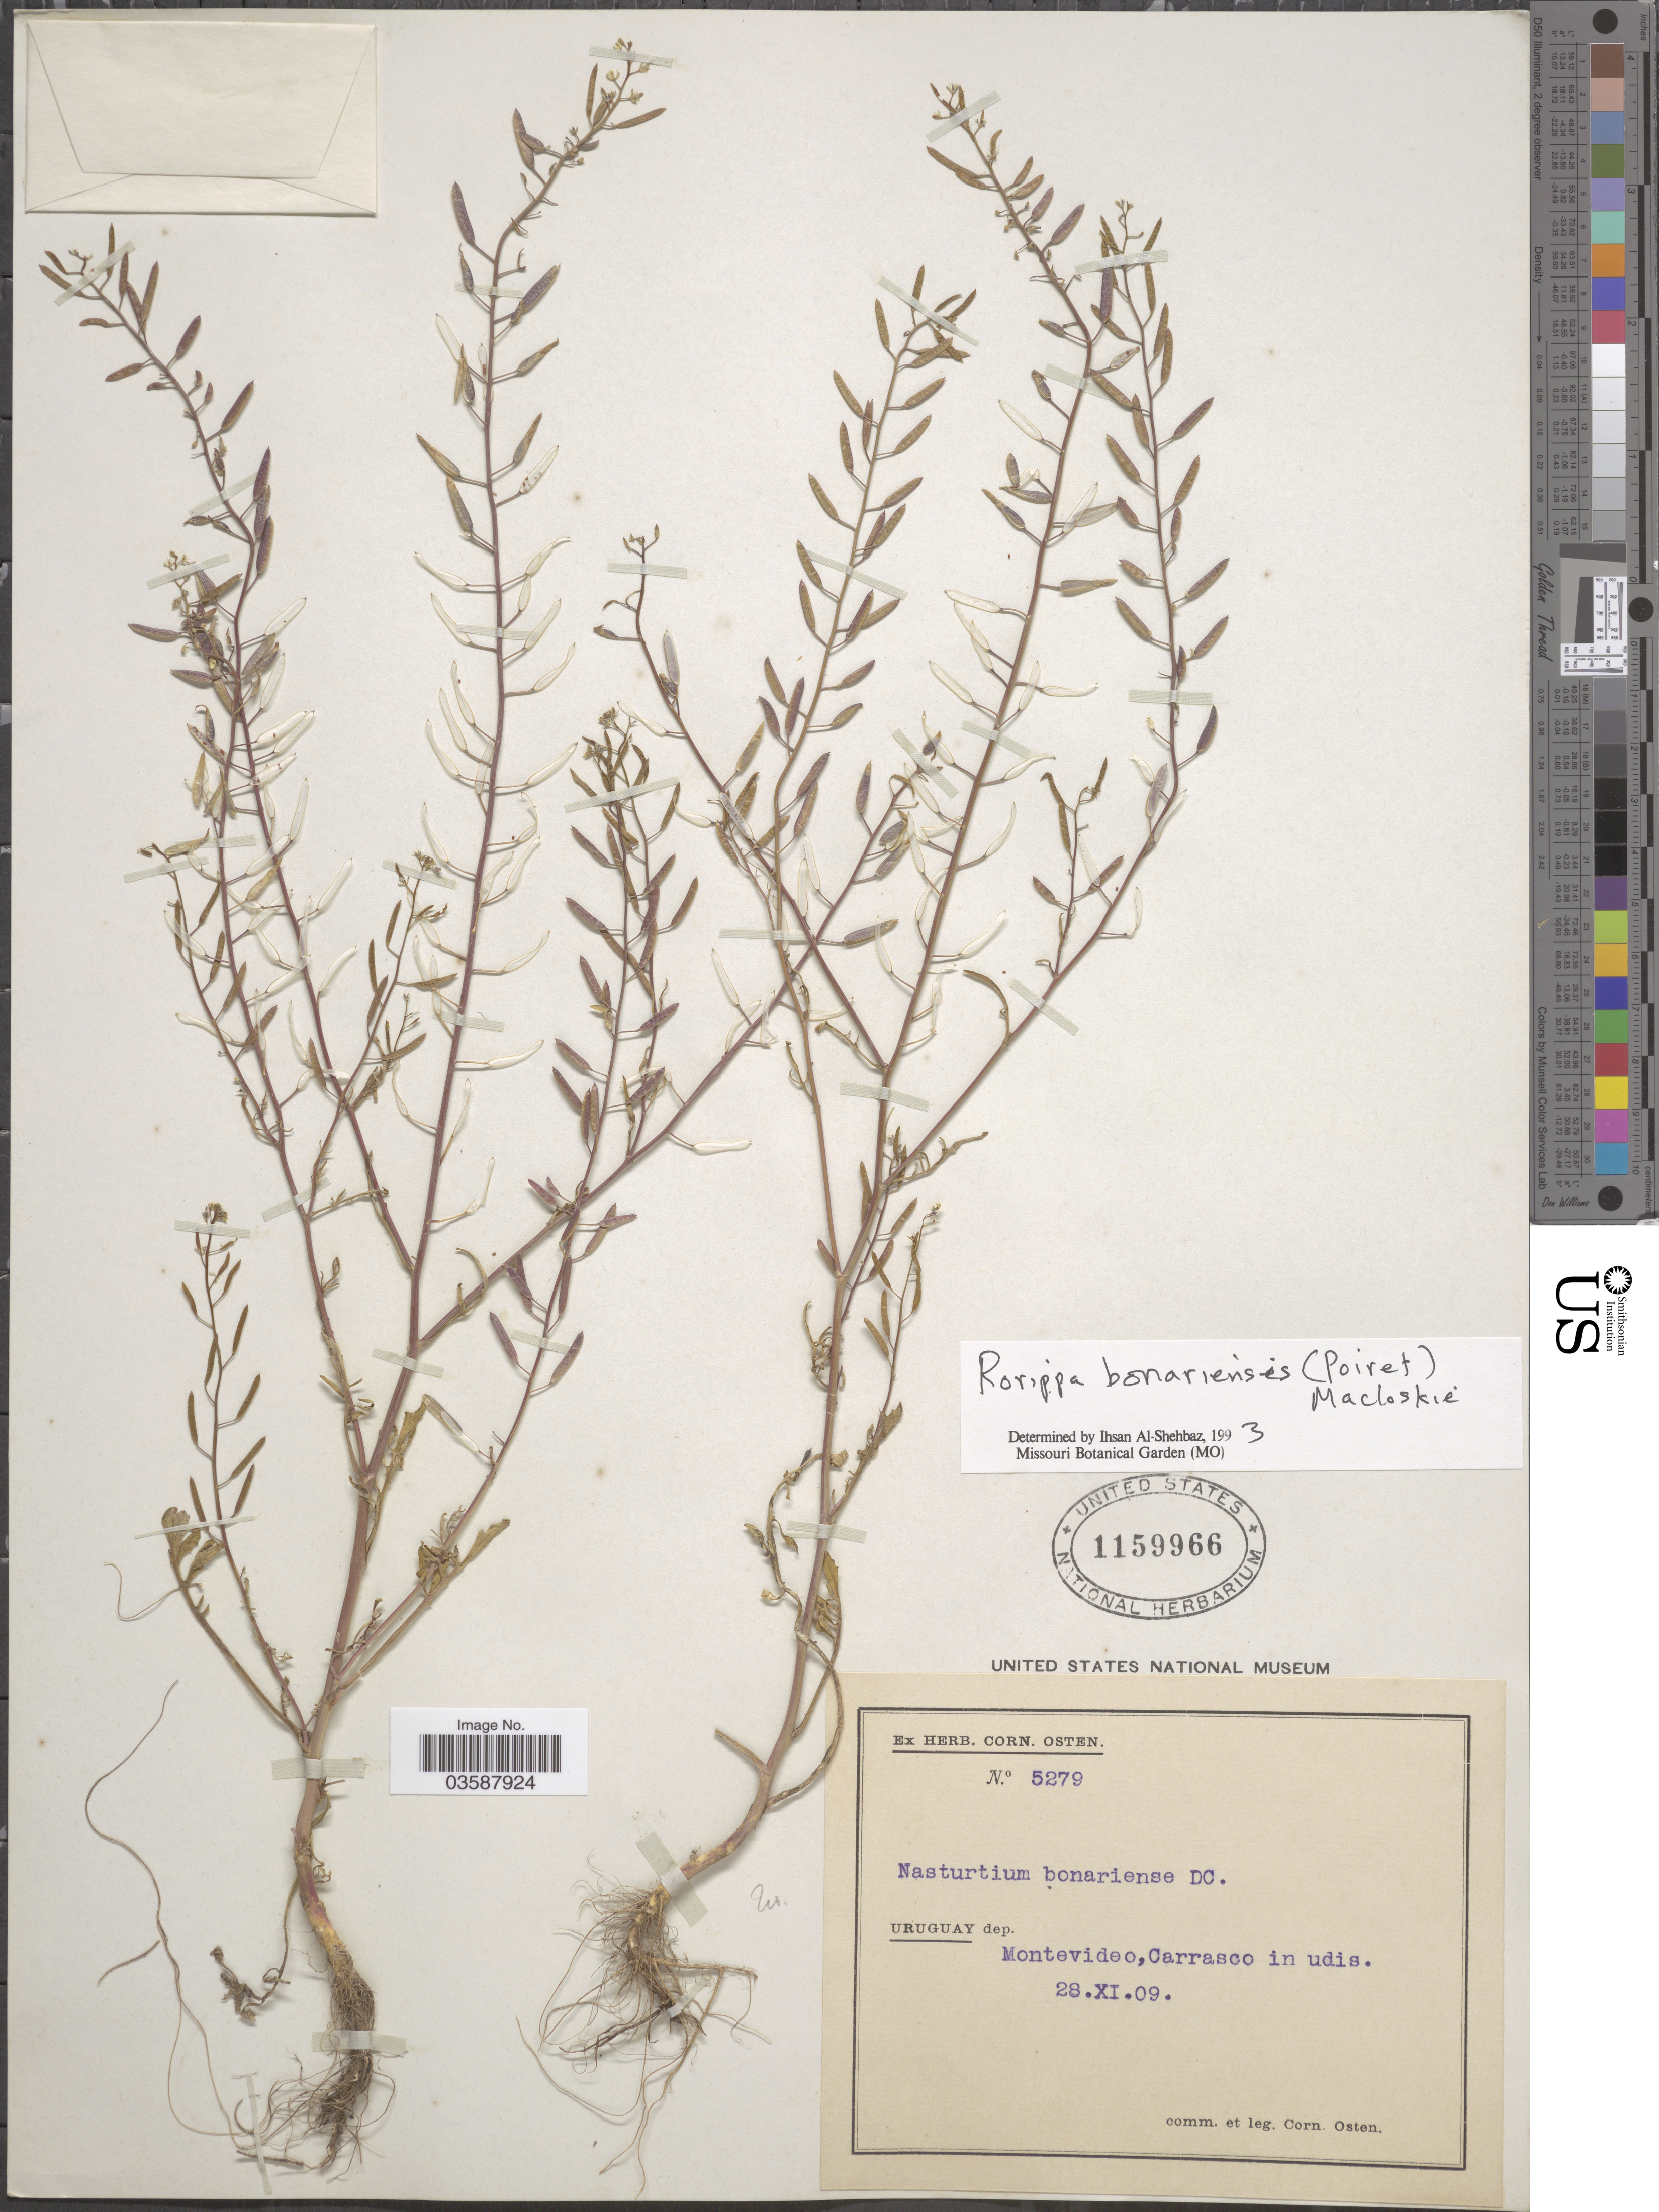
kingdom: Plantae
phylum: Tracheophyta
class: Magnoliopsida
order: Brassicales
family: Brassicaceae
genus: Rorippa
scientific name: Rorippa bonariensis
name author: (Poir.) Macloskie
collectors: C. Osten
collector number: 5279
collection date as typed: Transcribed d/m/y: 28/11/9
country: Uruguay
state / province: Montevideo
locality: Dep. Montevideo, Carrasco in udis.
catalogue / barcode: US 1159966